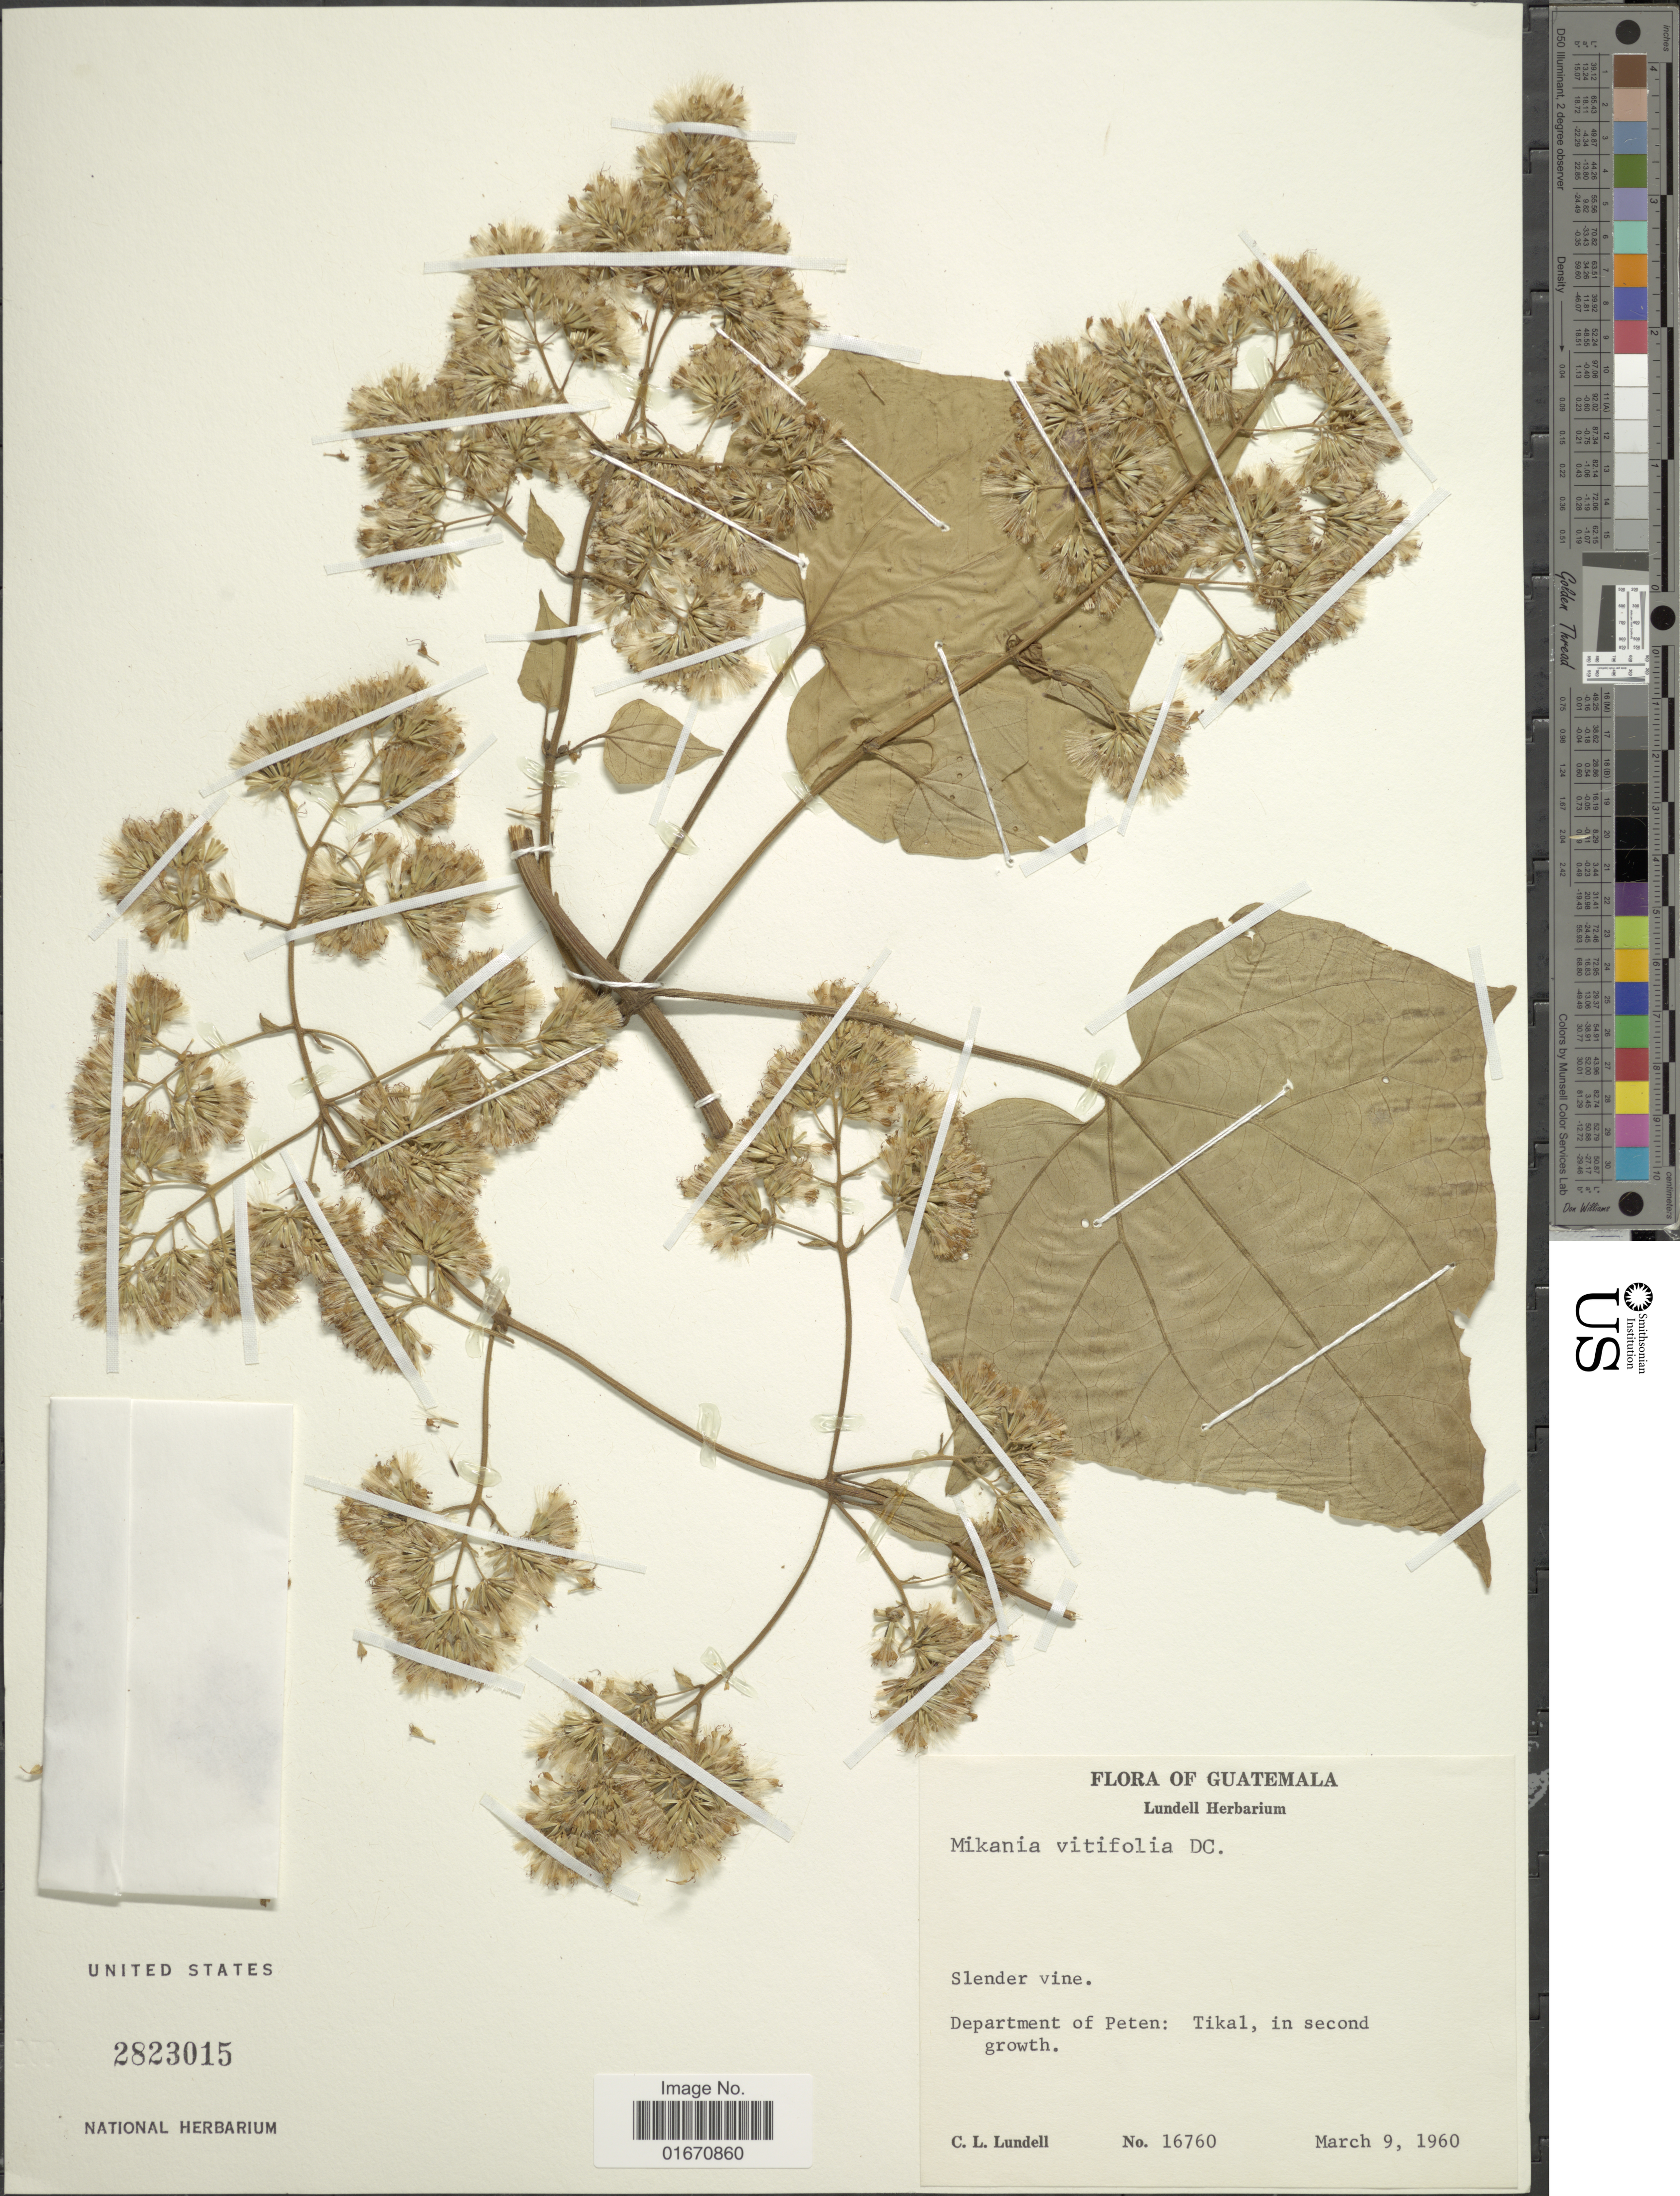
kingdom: Plantae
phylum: Tracheophyta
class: Magnoliopsida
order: Asterales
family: Asteraceae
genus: Mikania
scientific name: Mikania vitifolia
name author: DC.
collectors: C. L. Lundell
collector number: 16760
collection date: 1960-03-09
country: Guatemala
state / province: El Petén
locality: Department of Peten, Tikal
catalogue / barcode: US 2823015